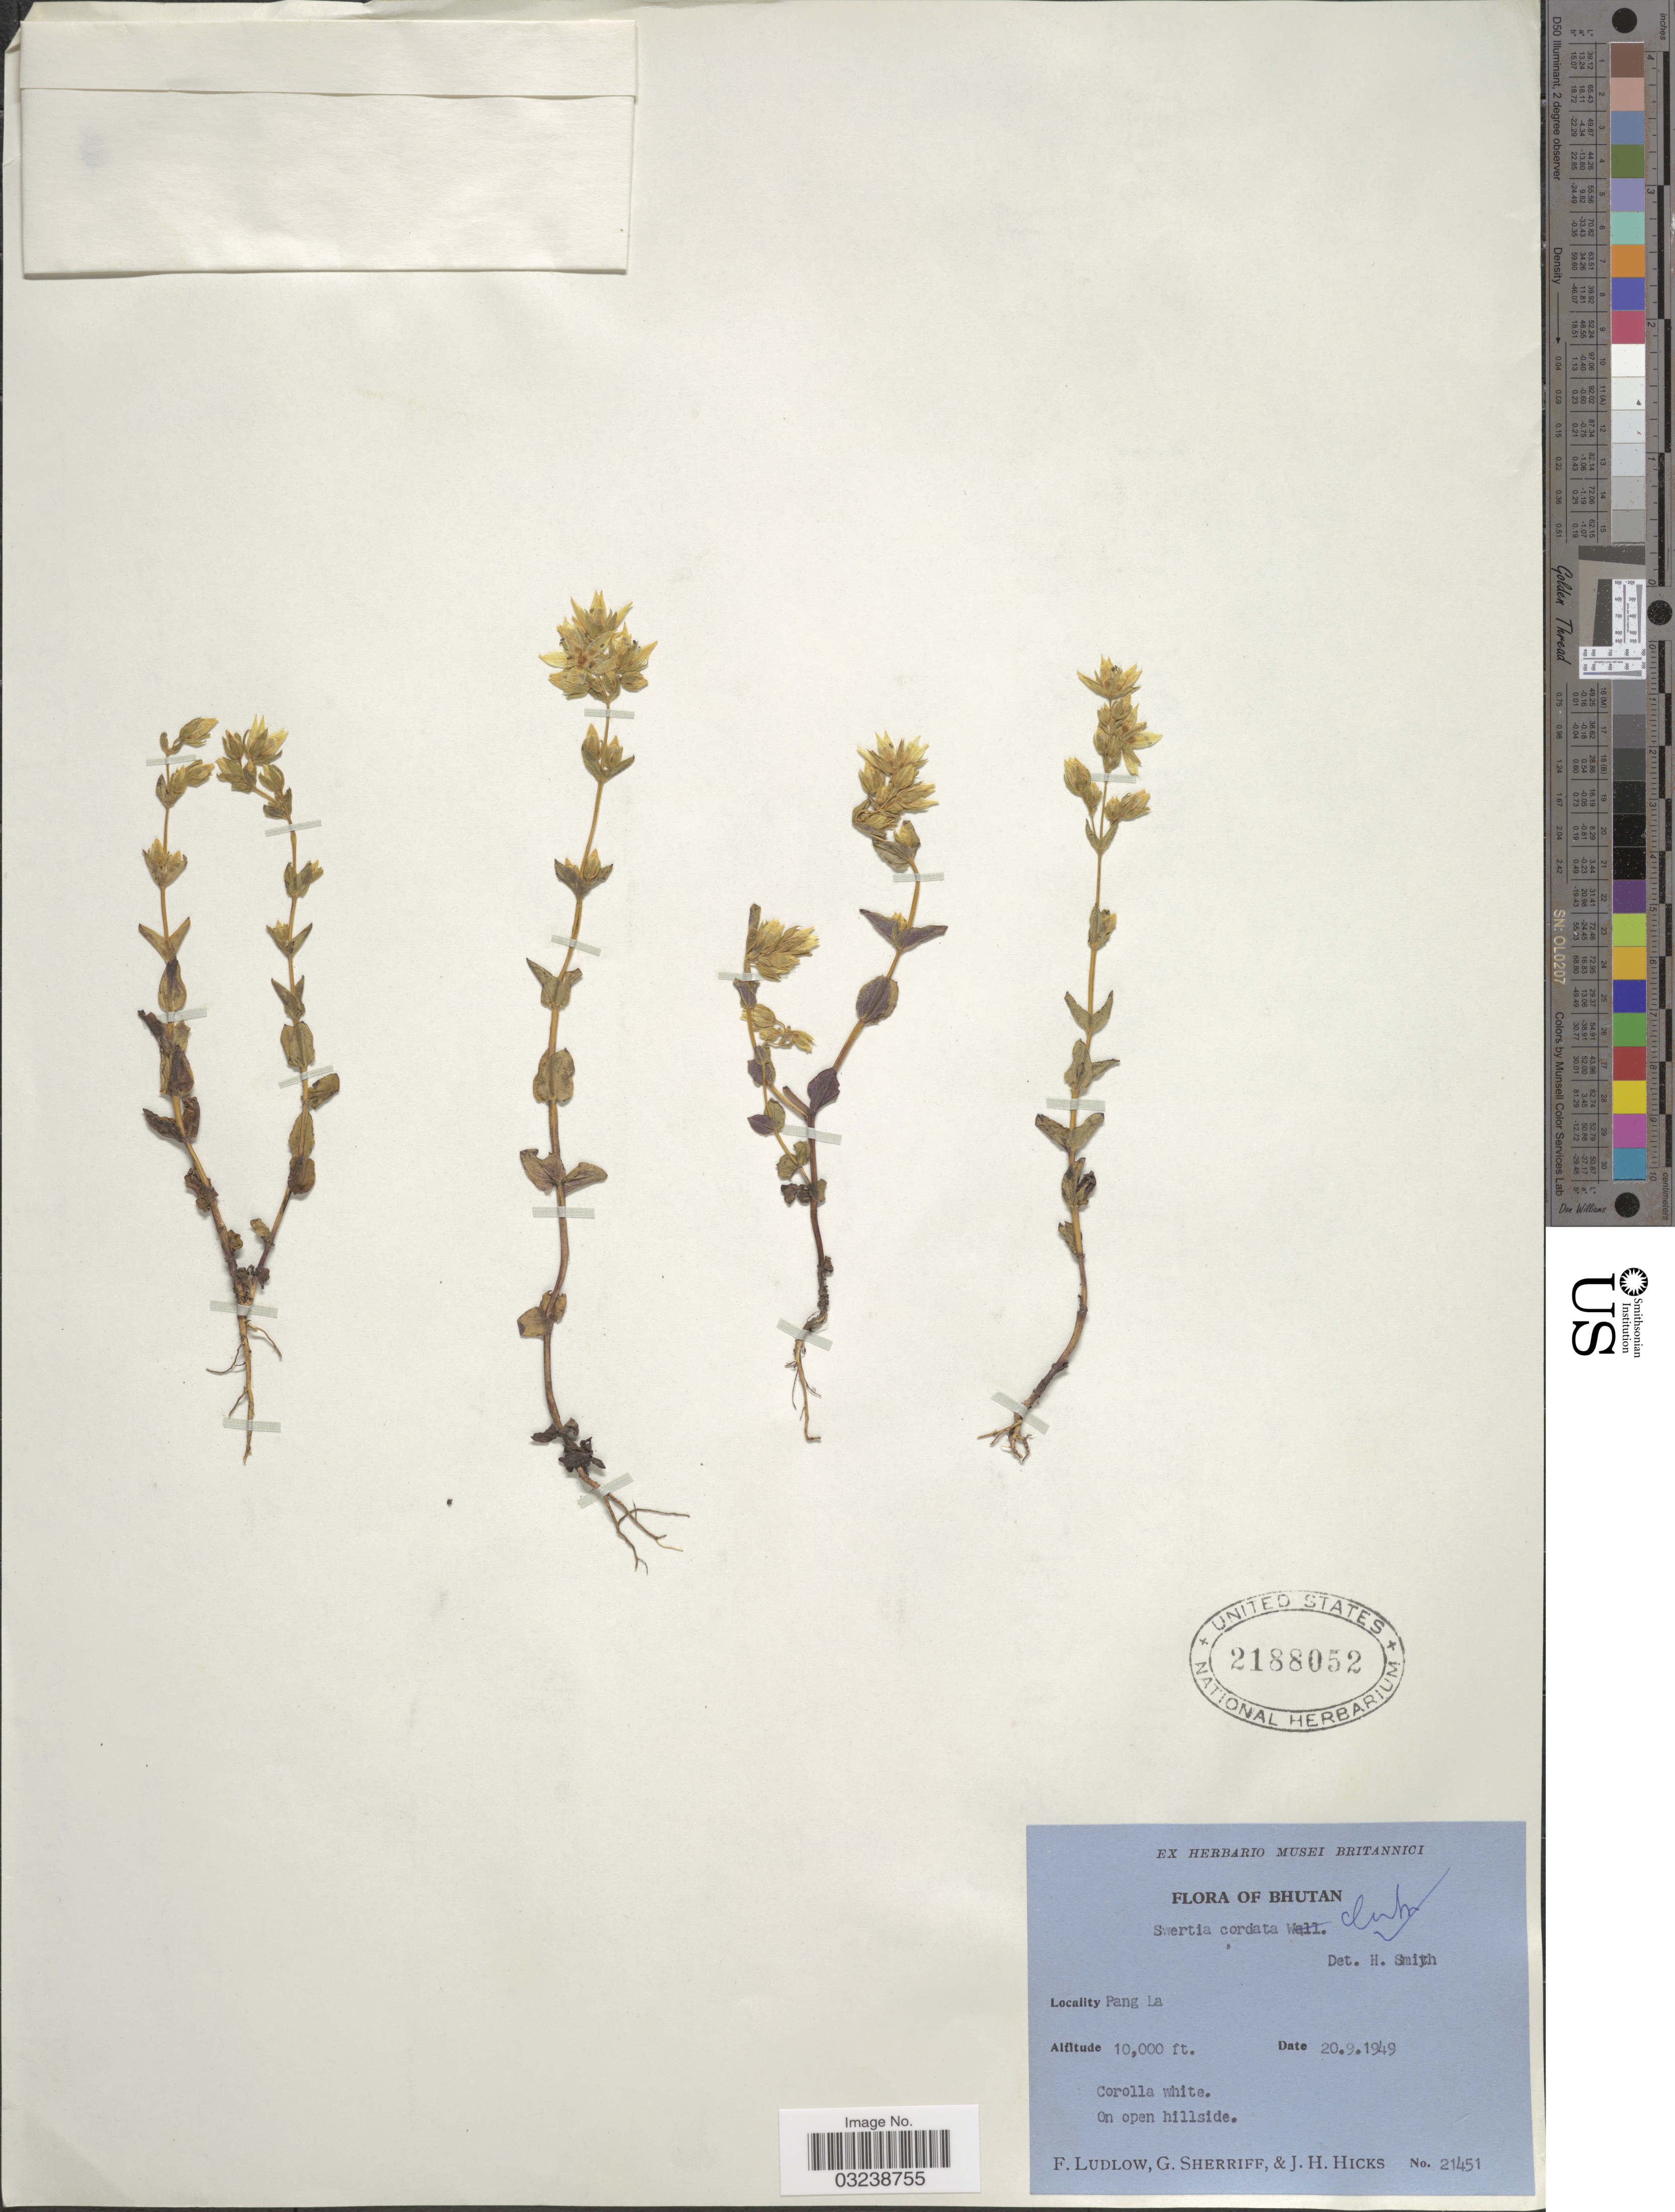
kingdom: Plantae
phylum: Tracheophyta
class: Magnoliopsida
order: Gentianales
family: Gentianaceae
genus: Swertia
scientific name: Swertia cordata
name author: (Wall. ex G. Don) C.B. Clarke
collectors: F. Ludlow, G. Sherriff & J. H. Hicks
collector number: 21451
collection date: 1949-09-20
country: Bhutan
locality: Pang La.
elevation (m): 3048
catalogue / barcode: US 2188052